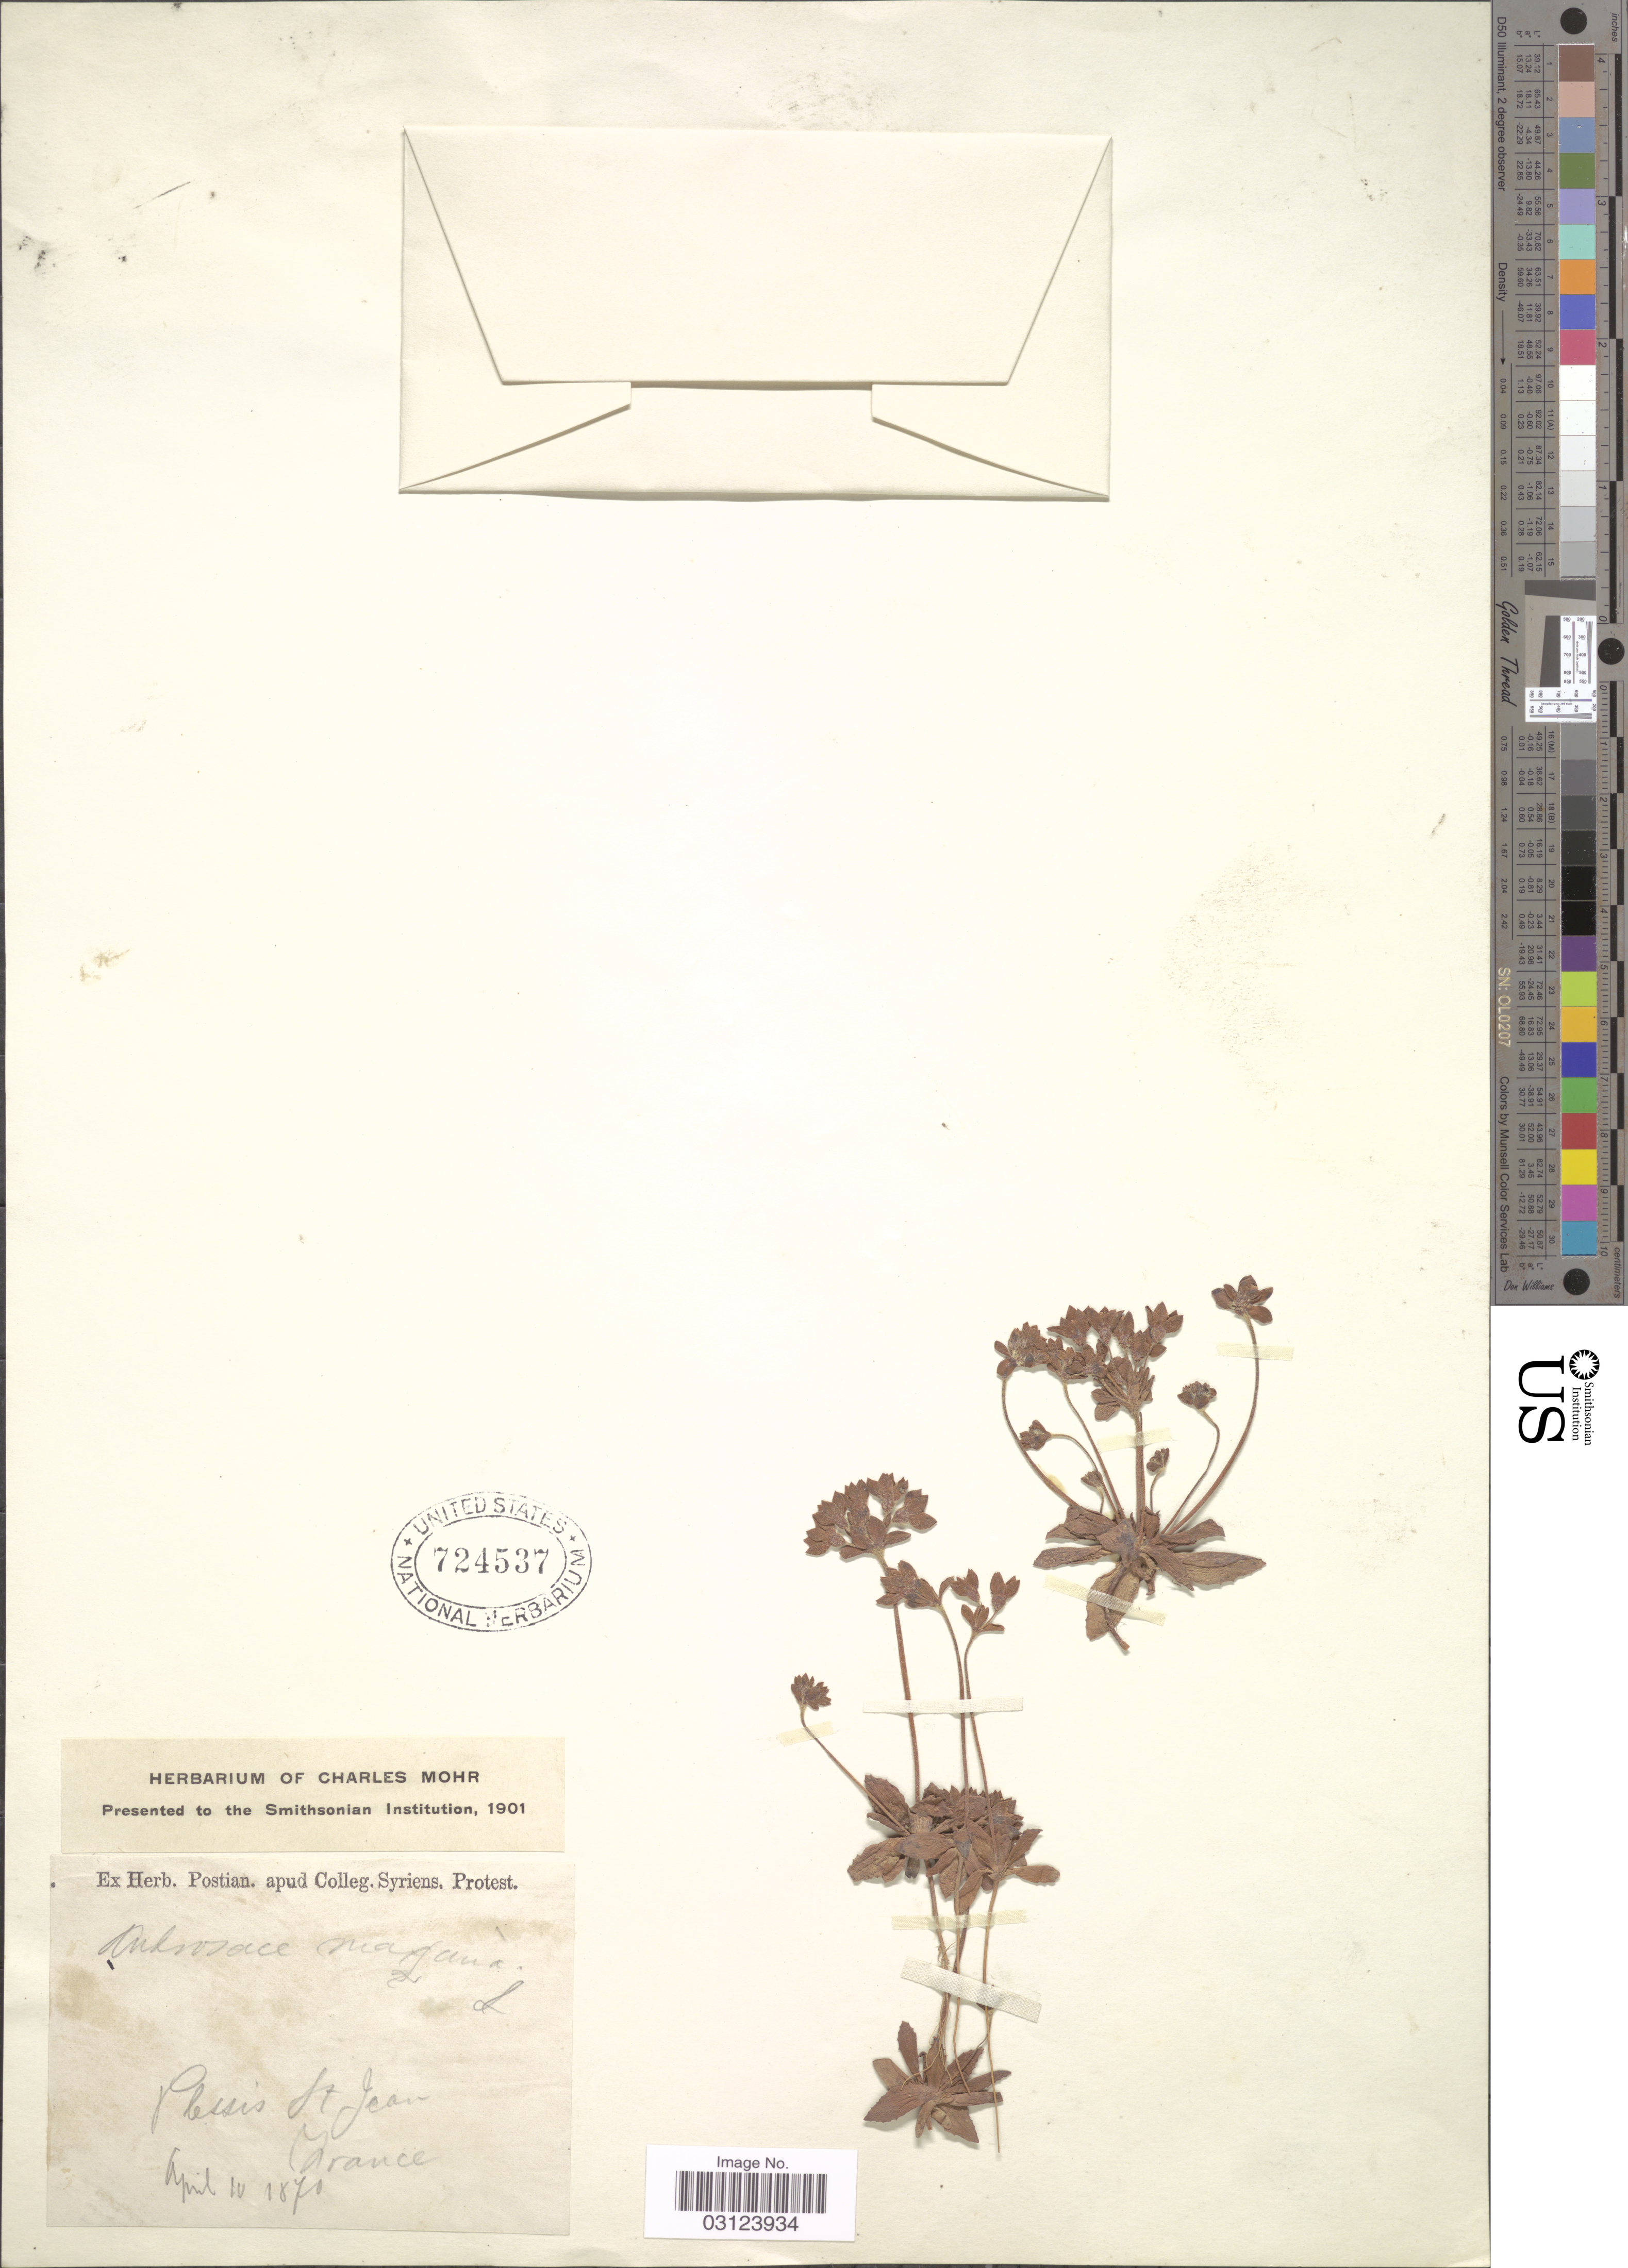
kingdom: Plantae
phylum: Tracheophyta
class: Magnoliopsida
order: Ericales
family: Primulaceae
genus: Androsace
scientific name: Androsace maxima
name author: L.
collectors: ex herb. Postian. apud Colleg. Syriens. Protest. USE "Fannie P. A. Shepard" (10308853) AS PRIMARY COLLECTOR INSTEAD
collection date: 1870-04-10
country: France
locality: Plessis St. Jean.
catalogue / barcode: US 724537